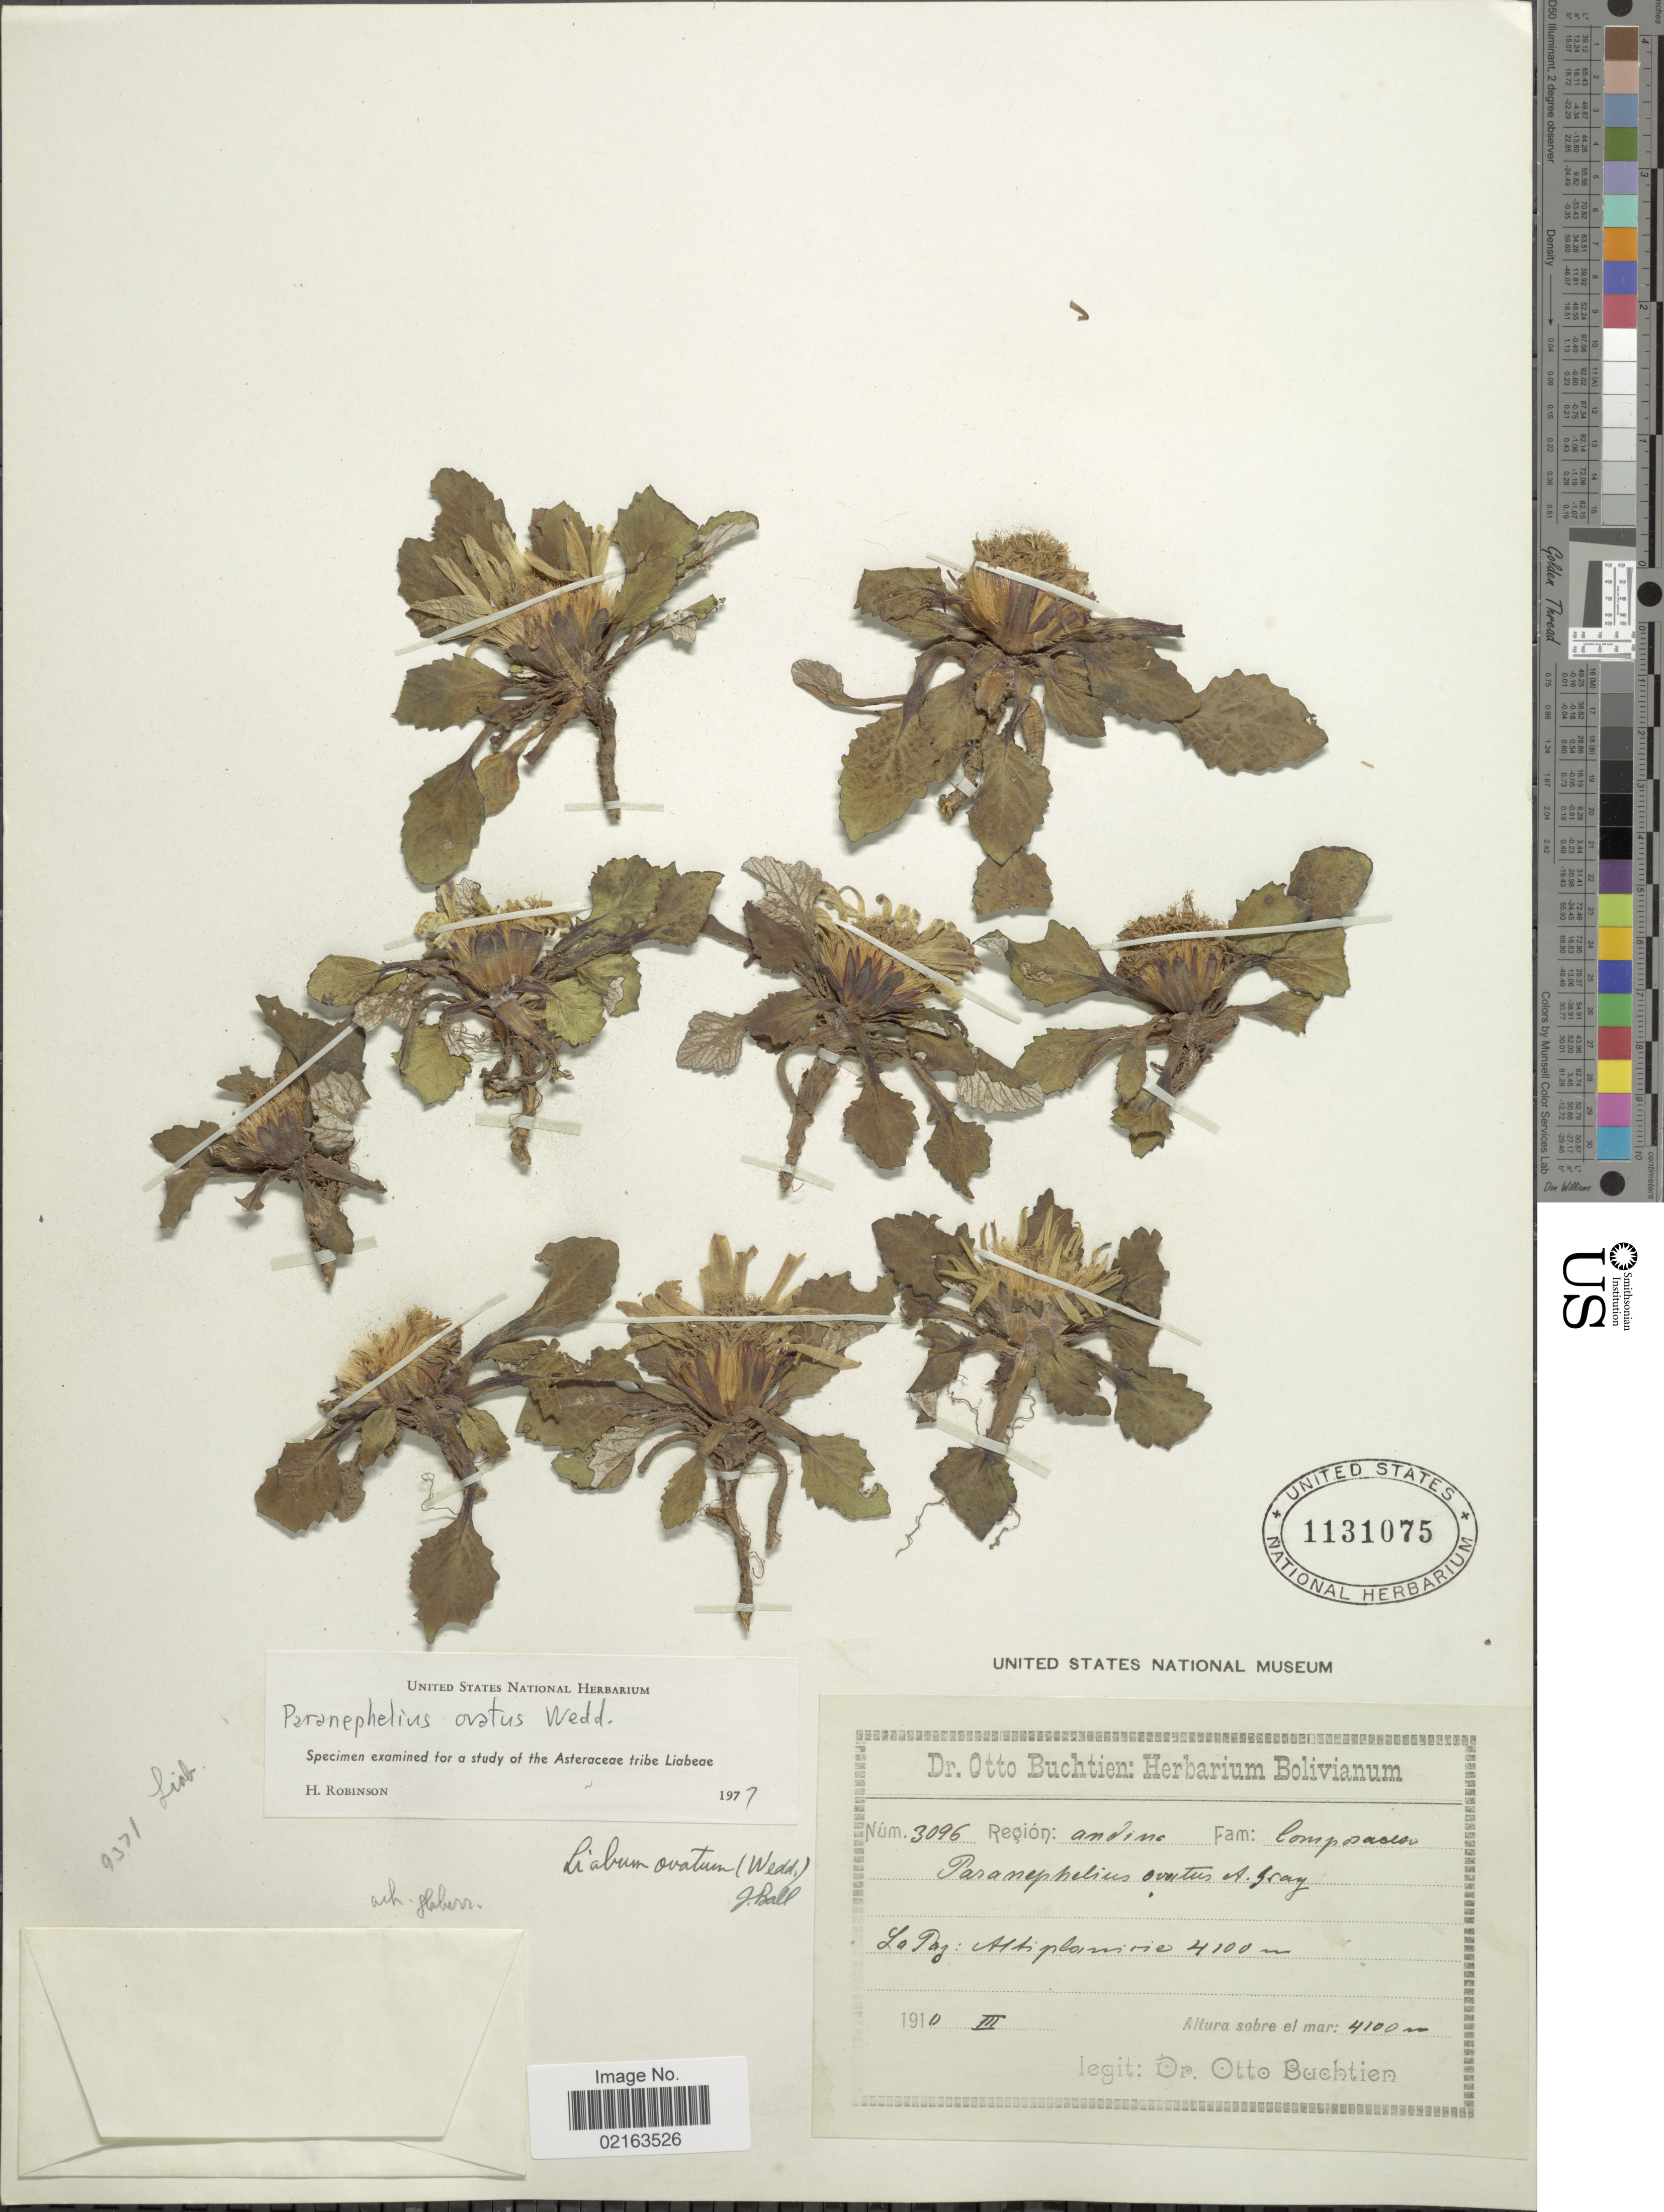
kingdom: Plantae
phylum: Tracheophyta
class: Magnoliopsida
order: Asterales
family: Asteraceae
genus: Paranephelius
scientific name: Paranephelius ovatus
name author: A. Gray ex Wedd.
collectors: O. Buchtien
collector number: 3096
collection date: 1910-03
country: Bolivia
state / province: La Paz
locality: Región: andina. La Paz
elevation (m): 4100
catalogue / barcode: US 1131075